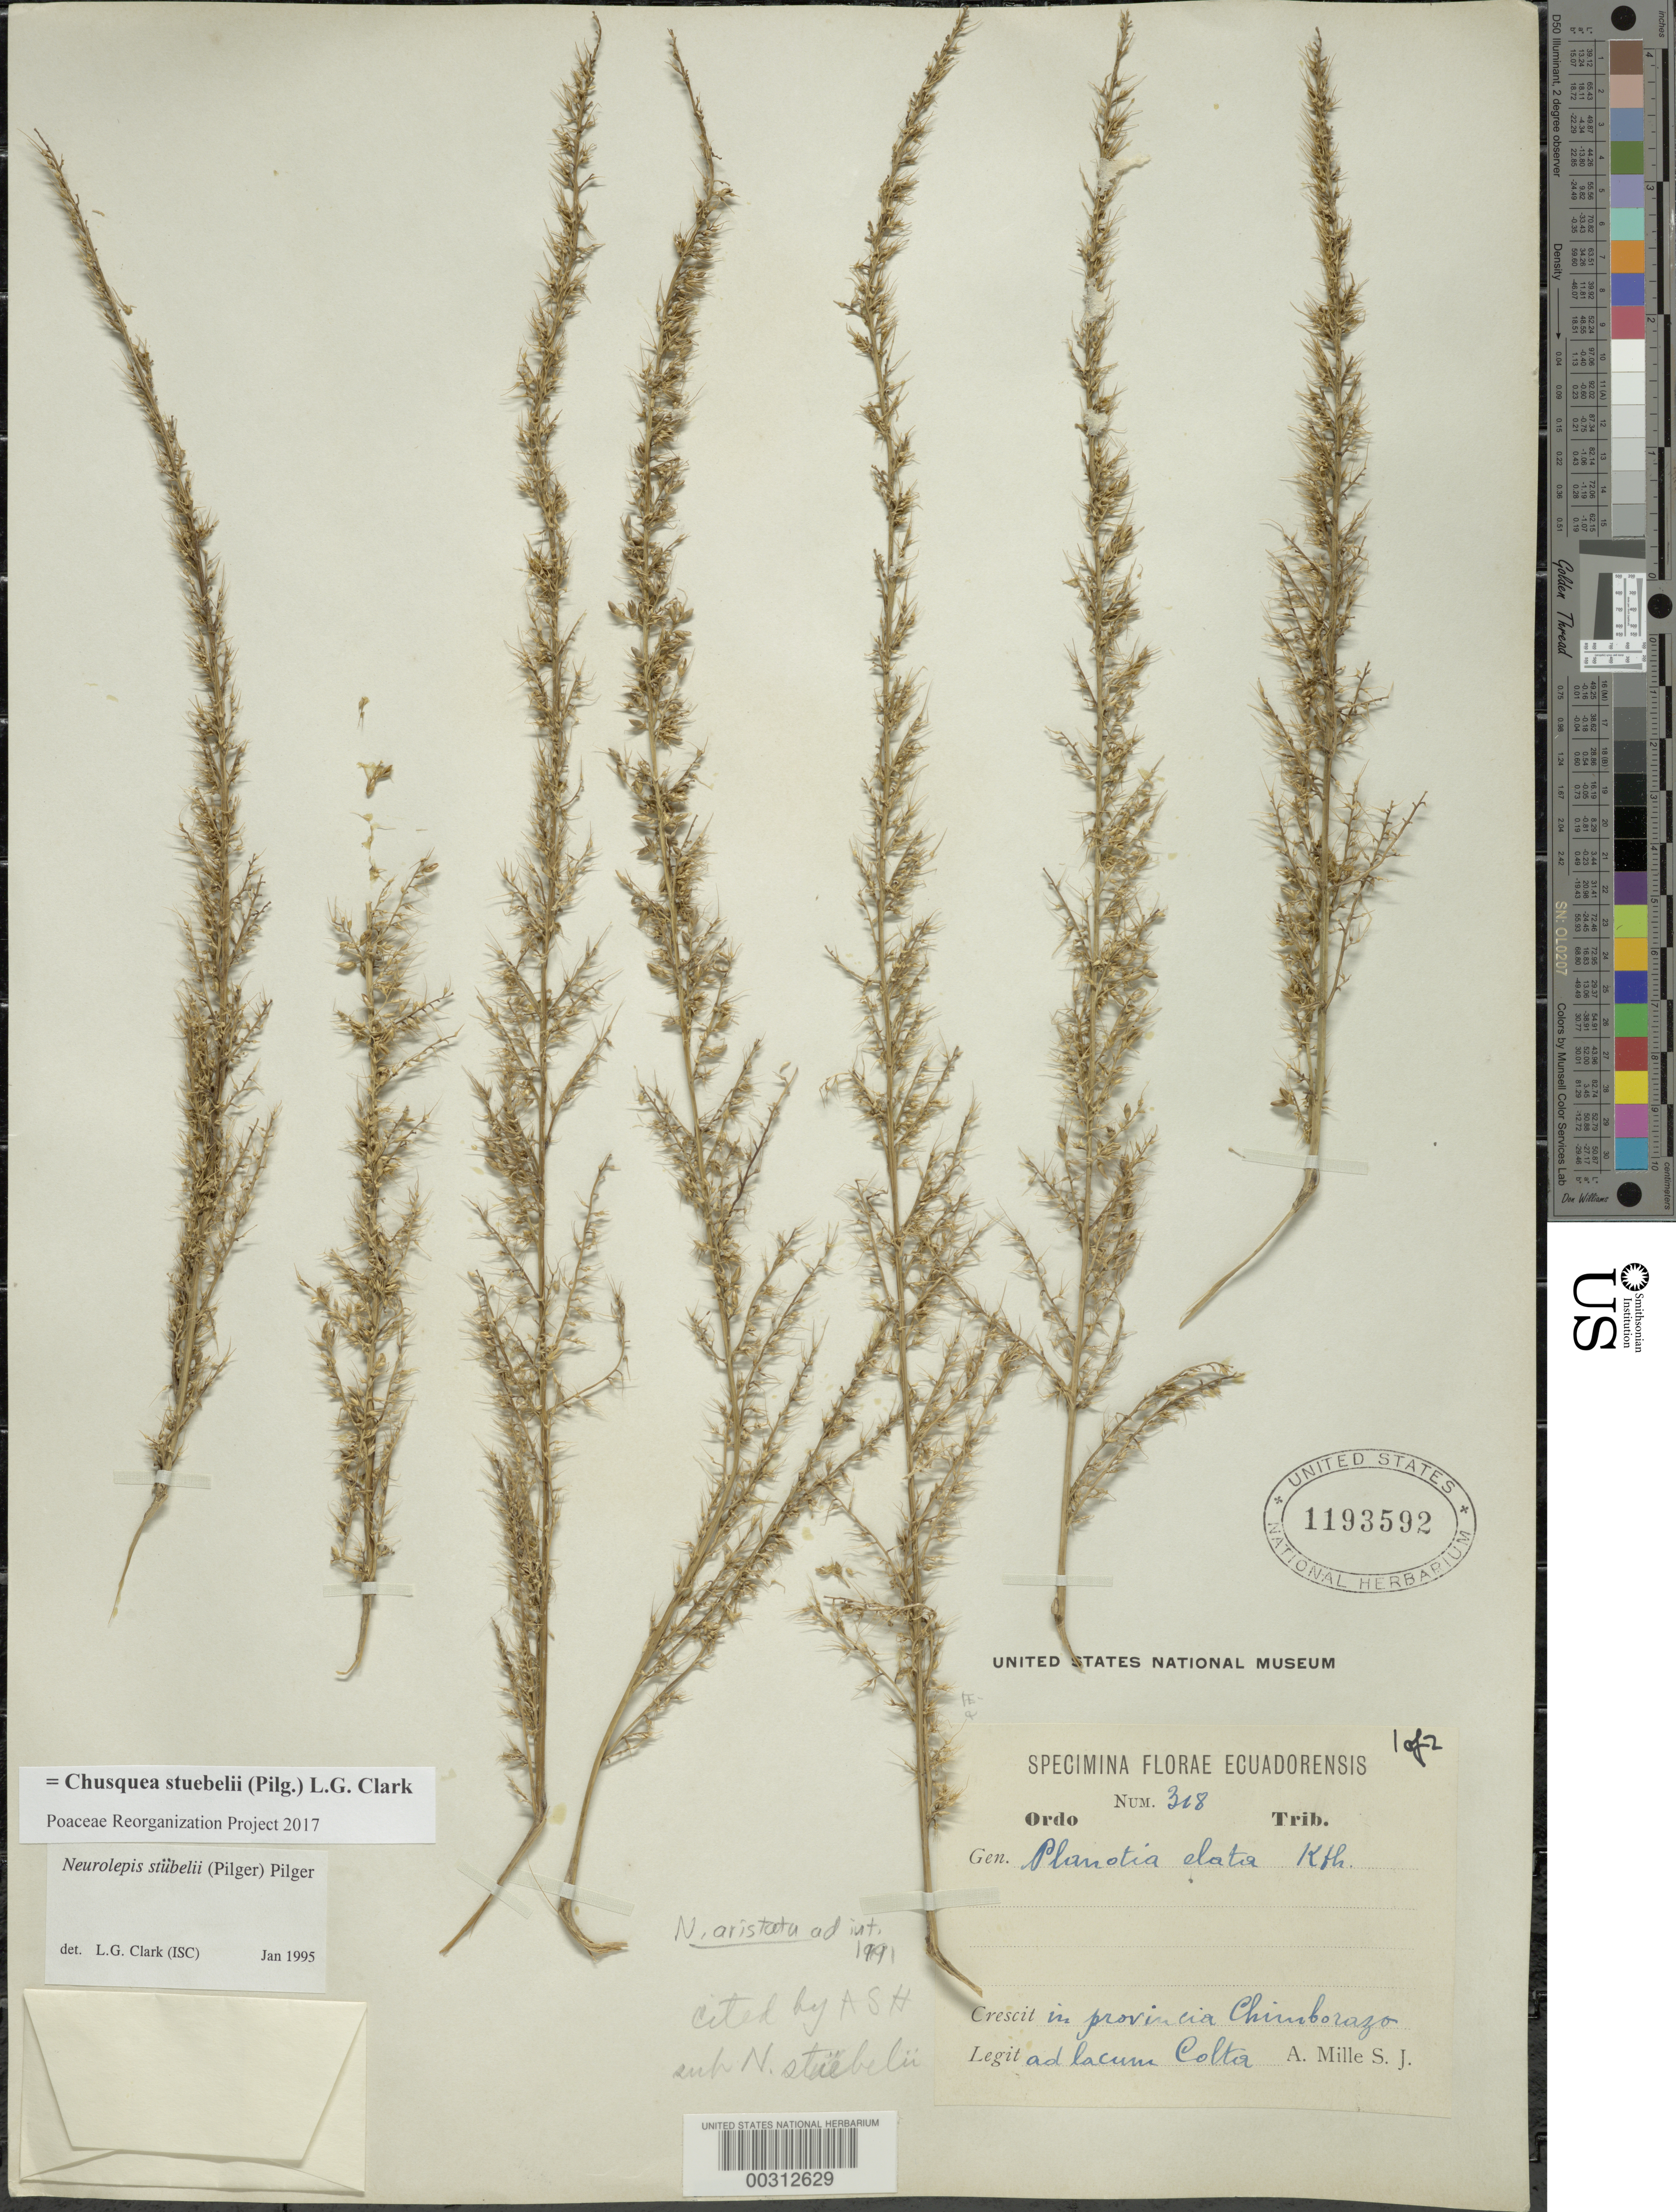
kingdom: Plantae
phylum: Tracheophyta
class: Liliopsida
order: Poales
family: Poaceae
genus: Chusquea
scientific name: Chusquea stuebelii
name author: (Pilg.) L.G. Clark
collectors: A. Mille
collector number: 318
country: Ecuador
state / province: Chimborazo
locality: Lake Colta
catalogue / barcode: US 1193592